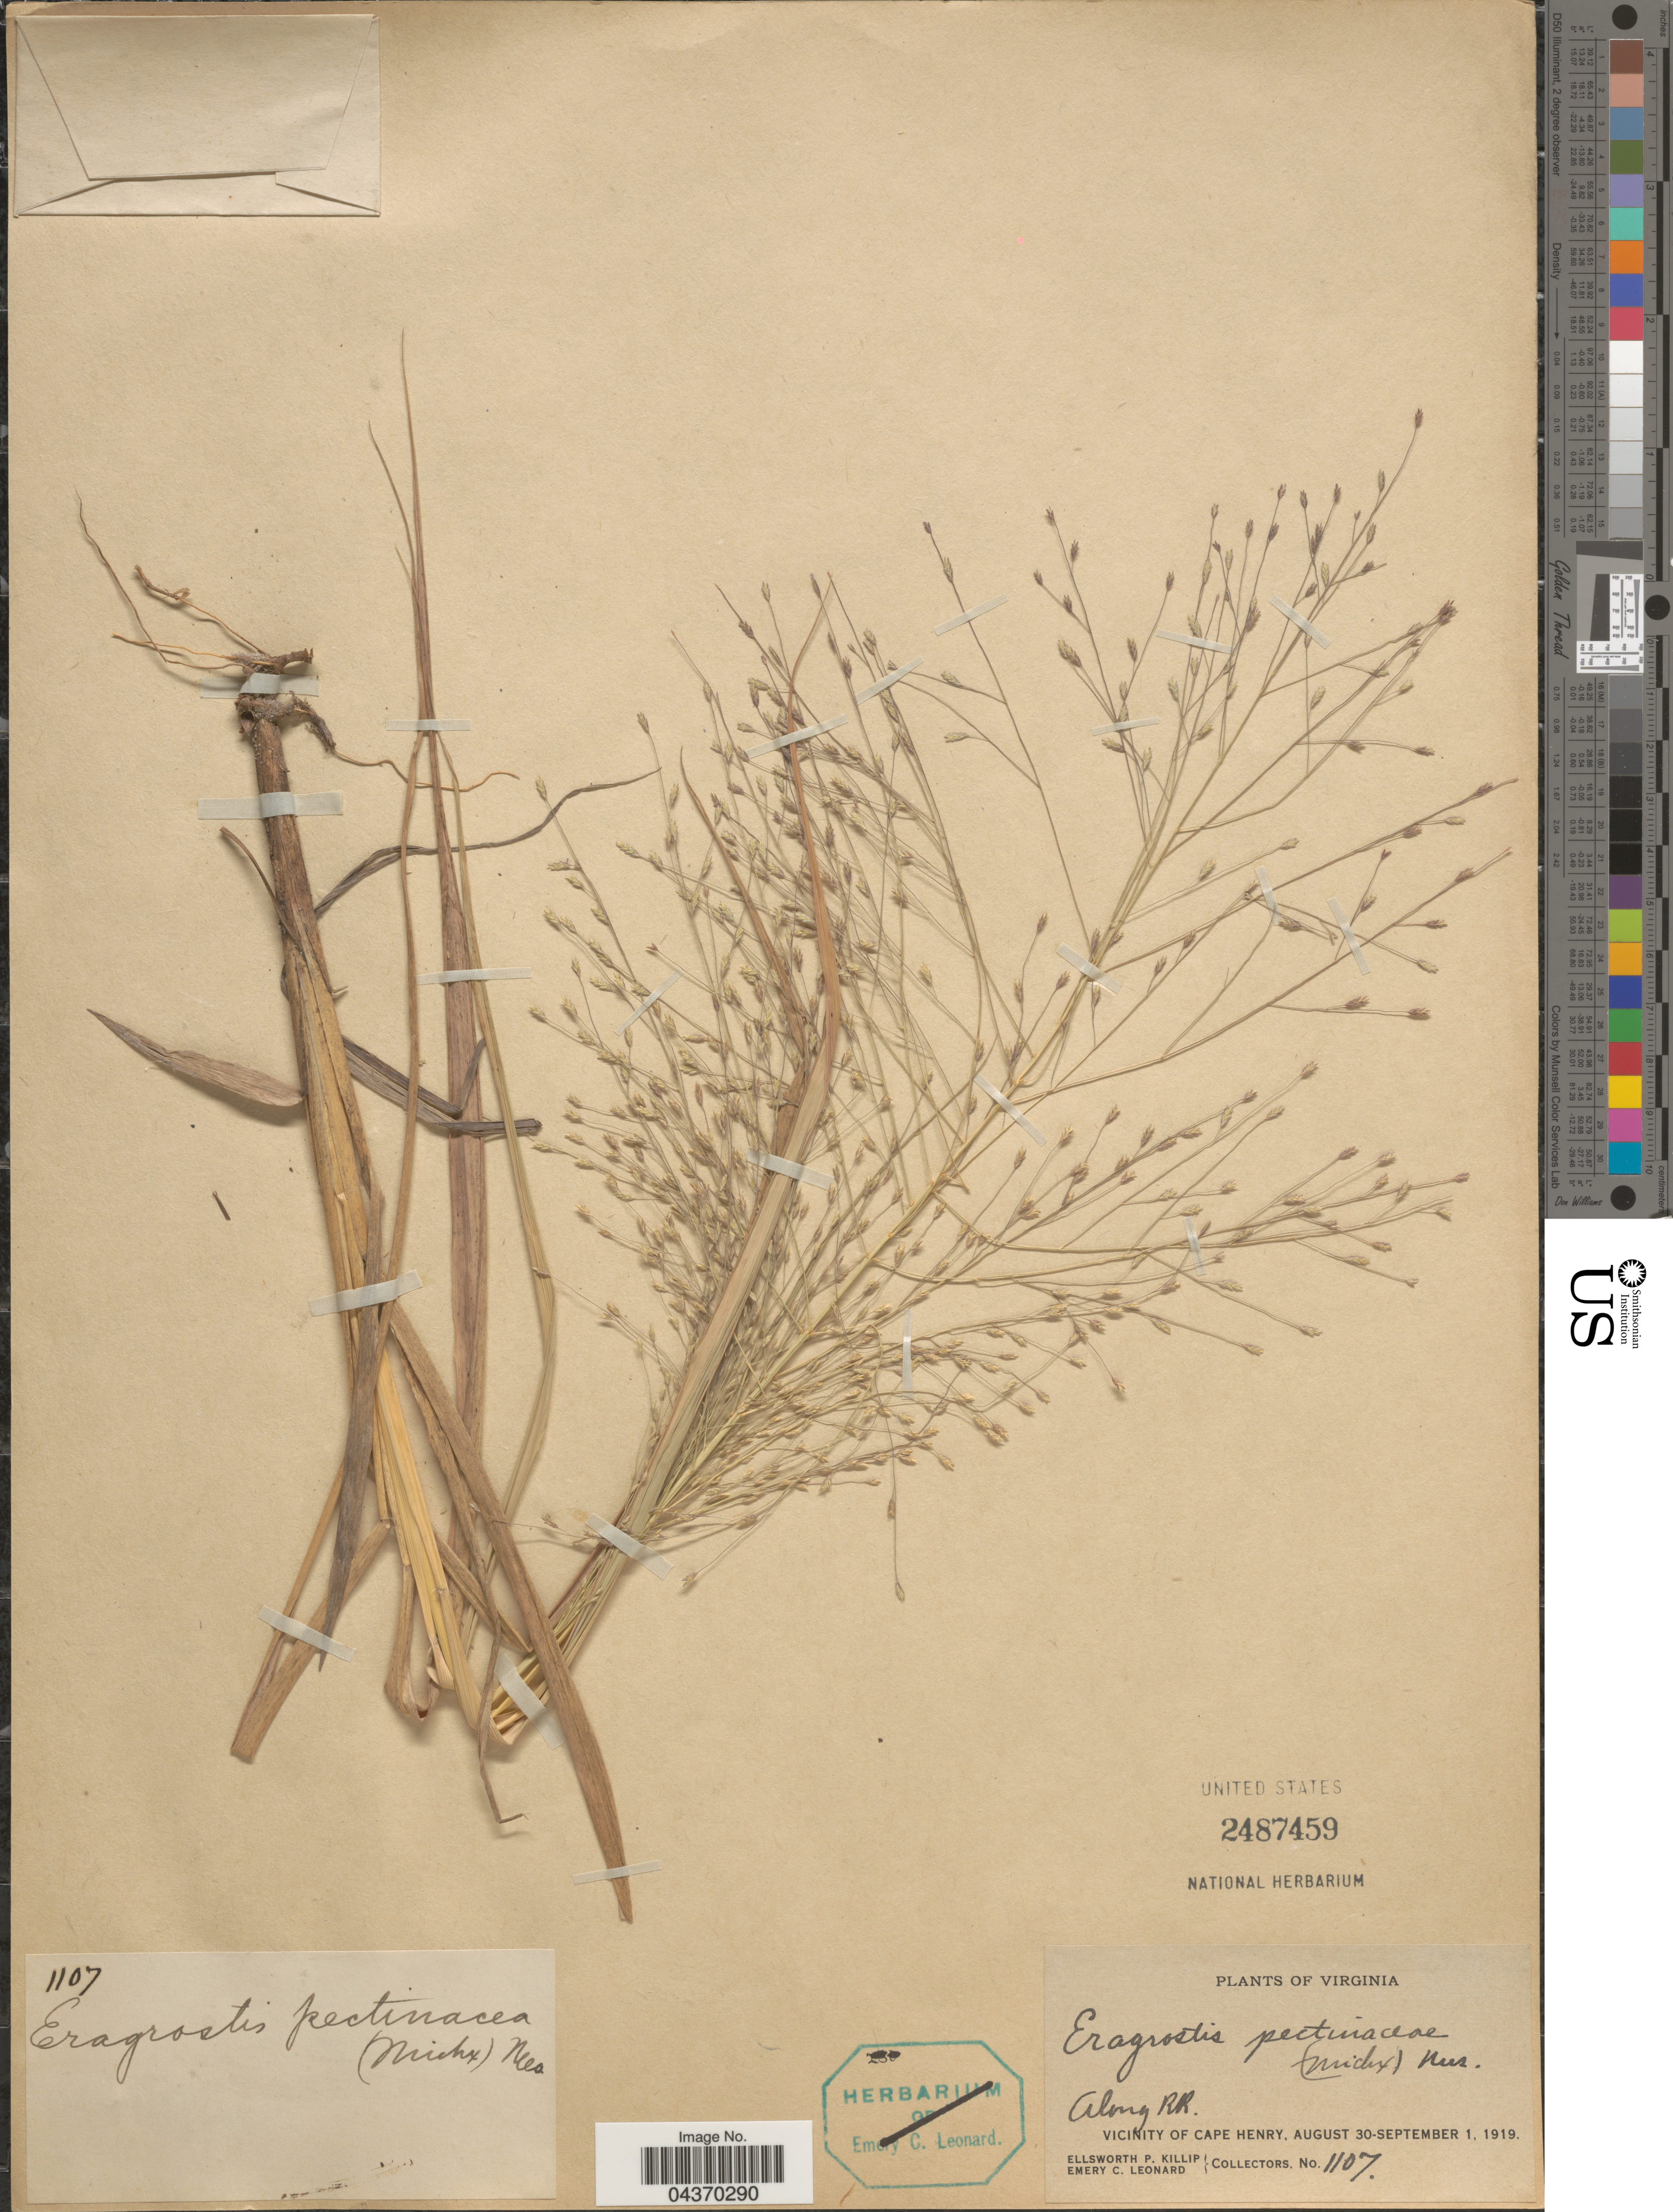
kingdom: Plantae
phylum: Tracheophyta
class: Liliopsida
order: Poales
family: Poaceae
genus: Eragrostis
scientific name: Eragrostis pectinacea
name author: (Michx.) Nees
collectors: E. P. Killip & E. C. Leonard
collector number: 1107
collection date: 1919-08-30/1919-09-01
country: United States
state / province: Virginia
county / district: City of Virginia Beach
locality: Along RR. Vicinity of Cape Henry.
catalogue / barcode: US 2487459